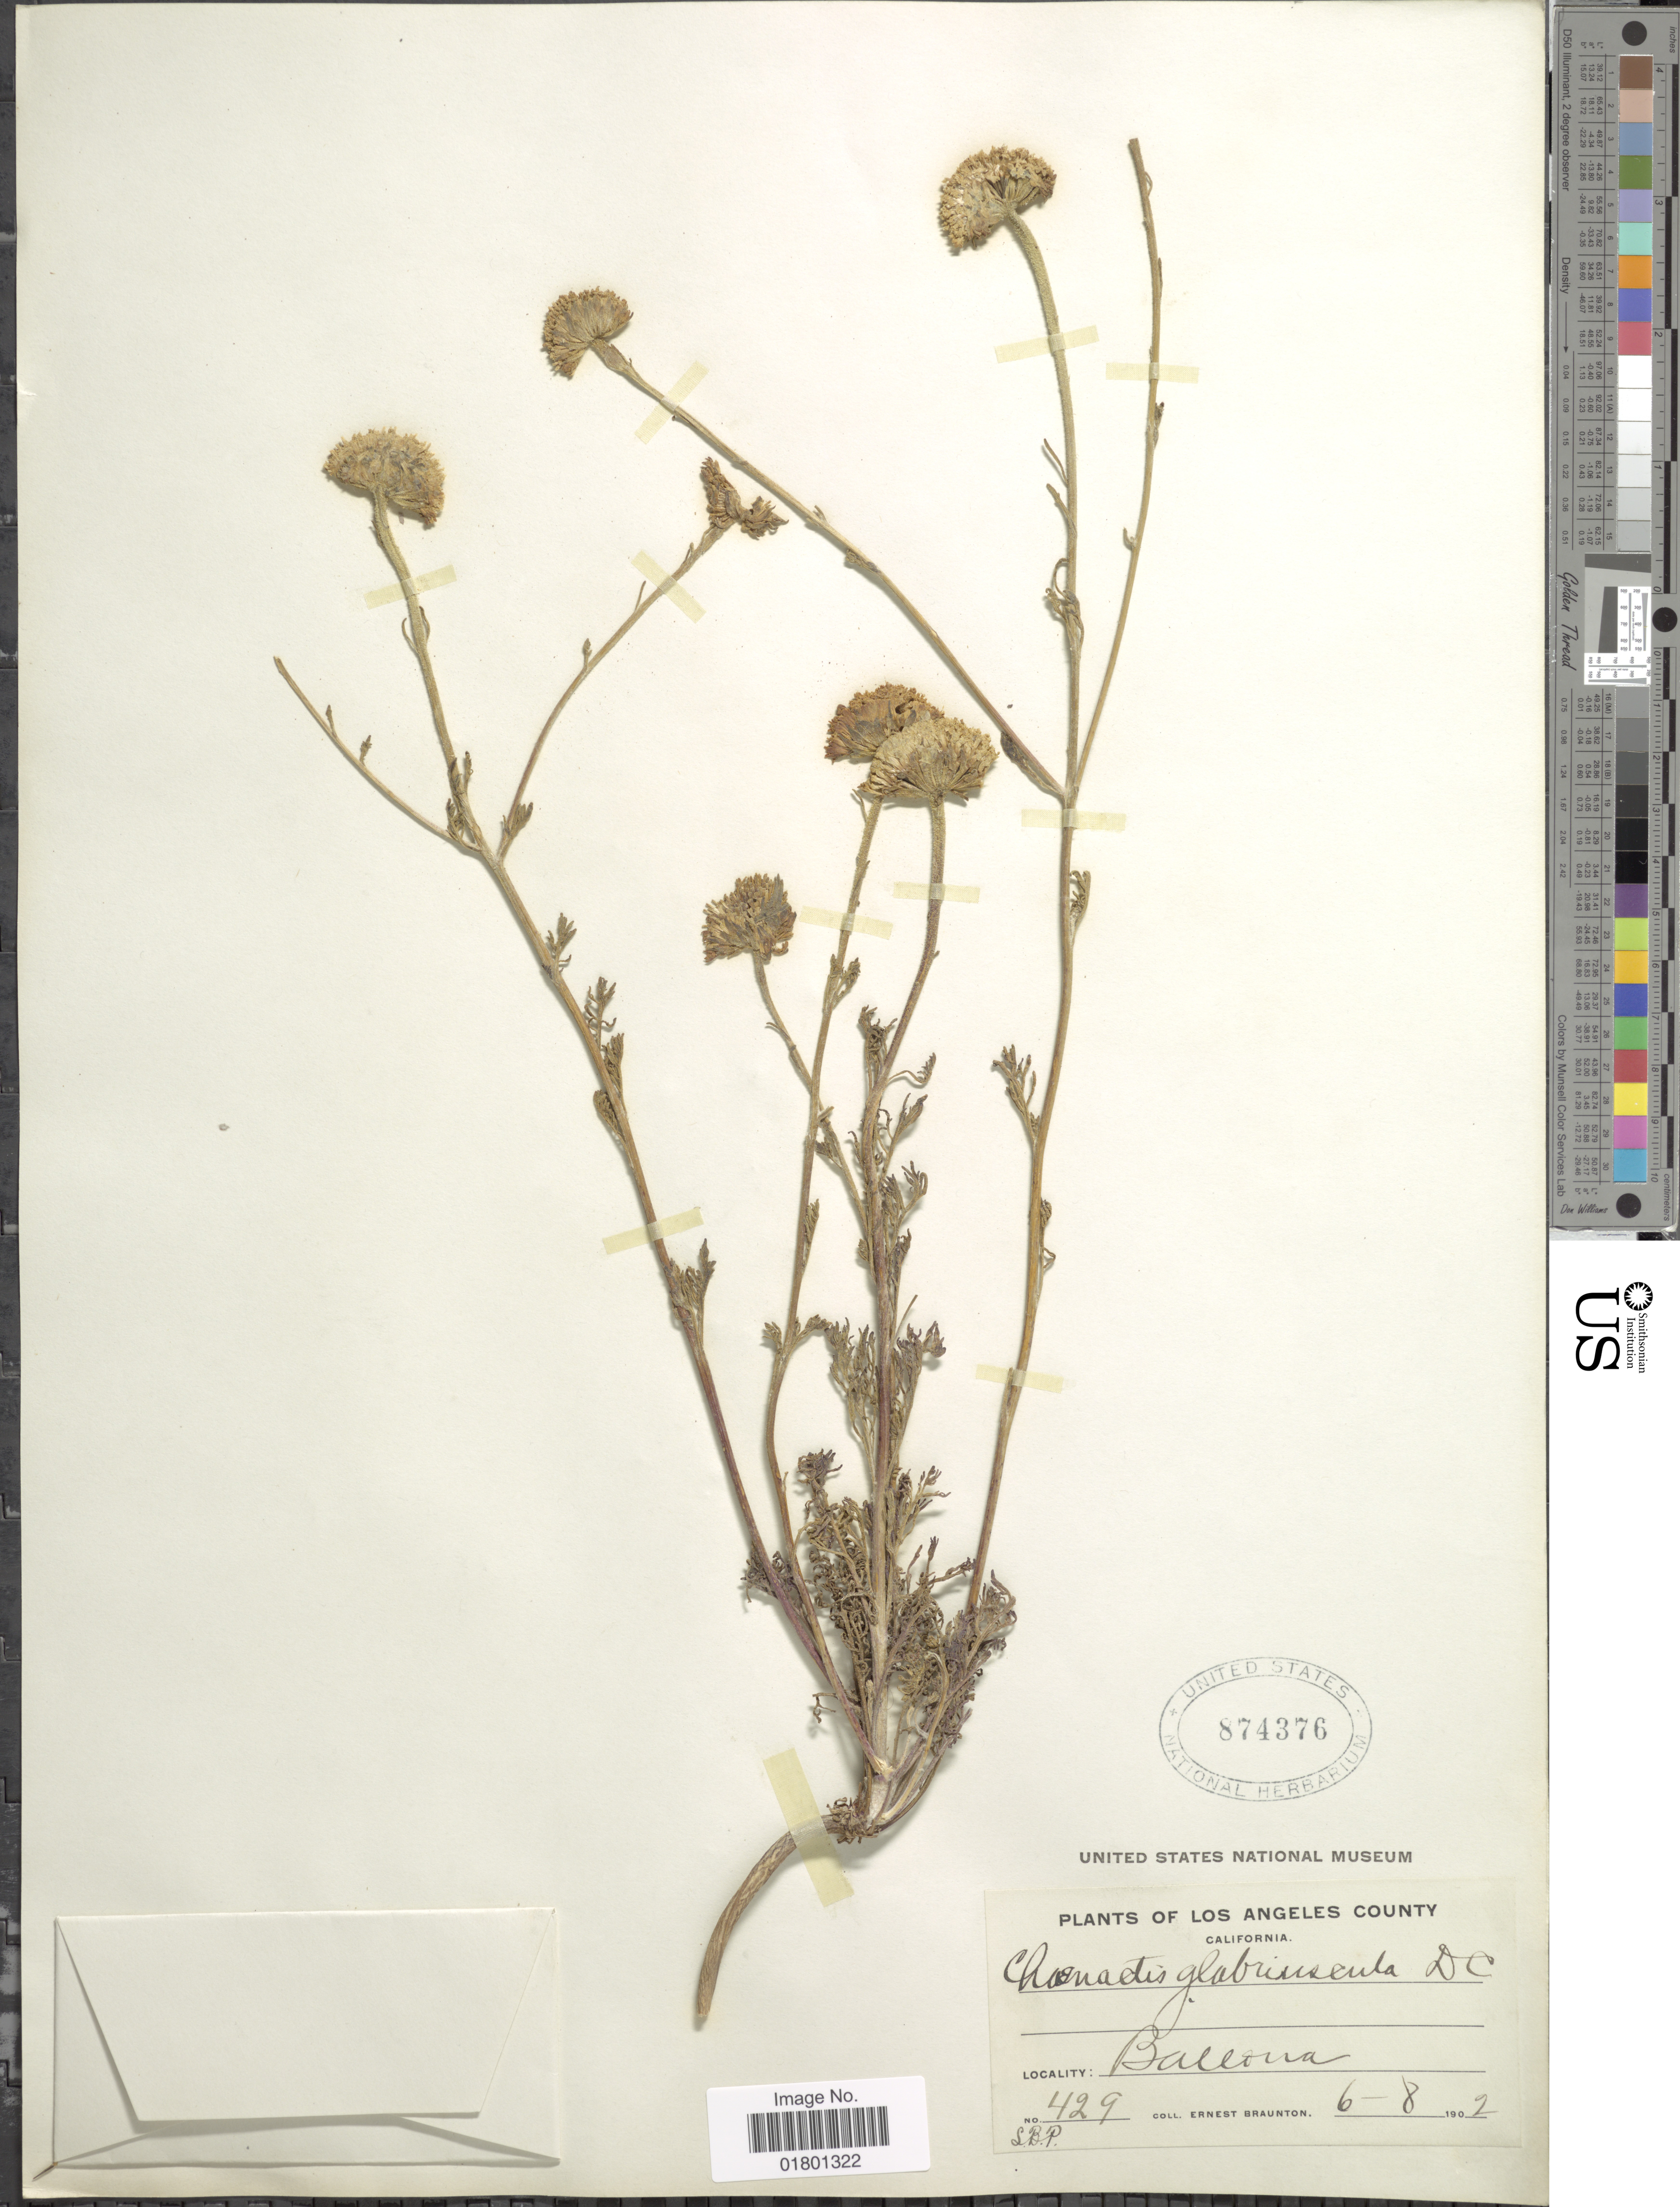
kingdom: Plantae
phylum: Tracheophyta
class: Magnoliopsida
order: Asterales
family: Asteraceae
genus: Chaenactis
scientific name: Chaenactis glabriuscula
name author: DC.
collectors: E. Braunton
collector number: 429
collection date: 1902-06-08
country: United States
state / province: California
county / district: Los Angeles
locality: Los Angeles County, Ballona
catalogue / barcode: US 874376